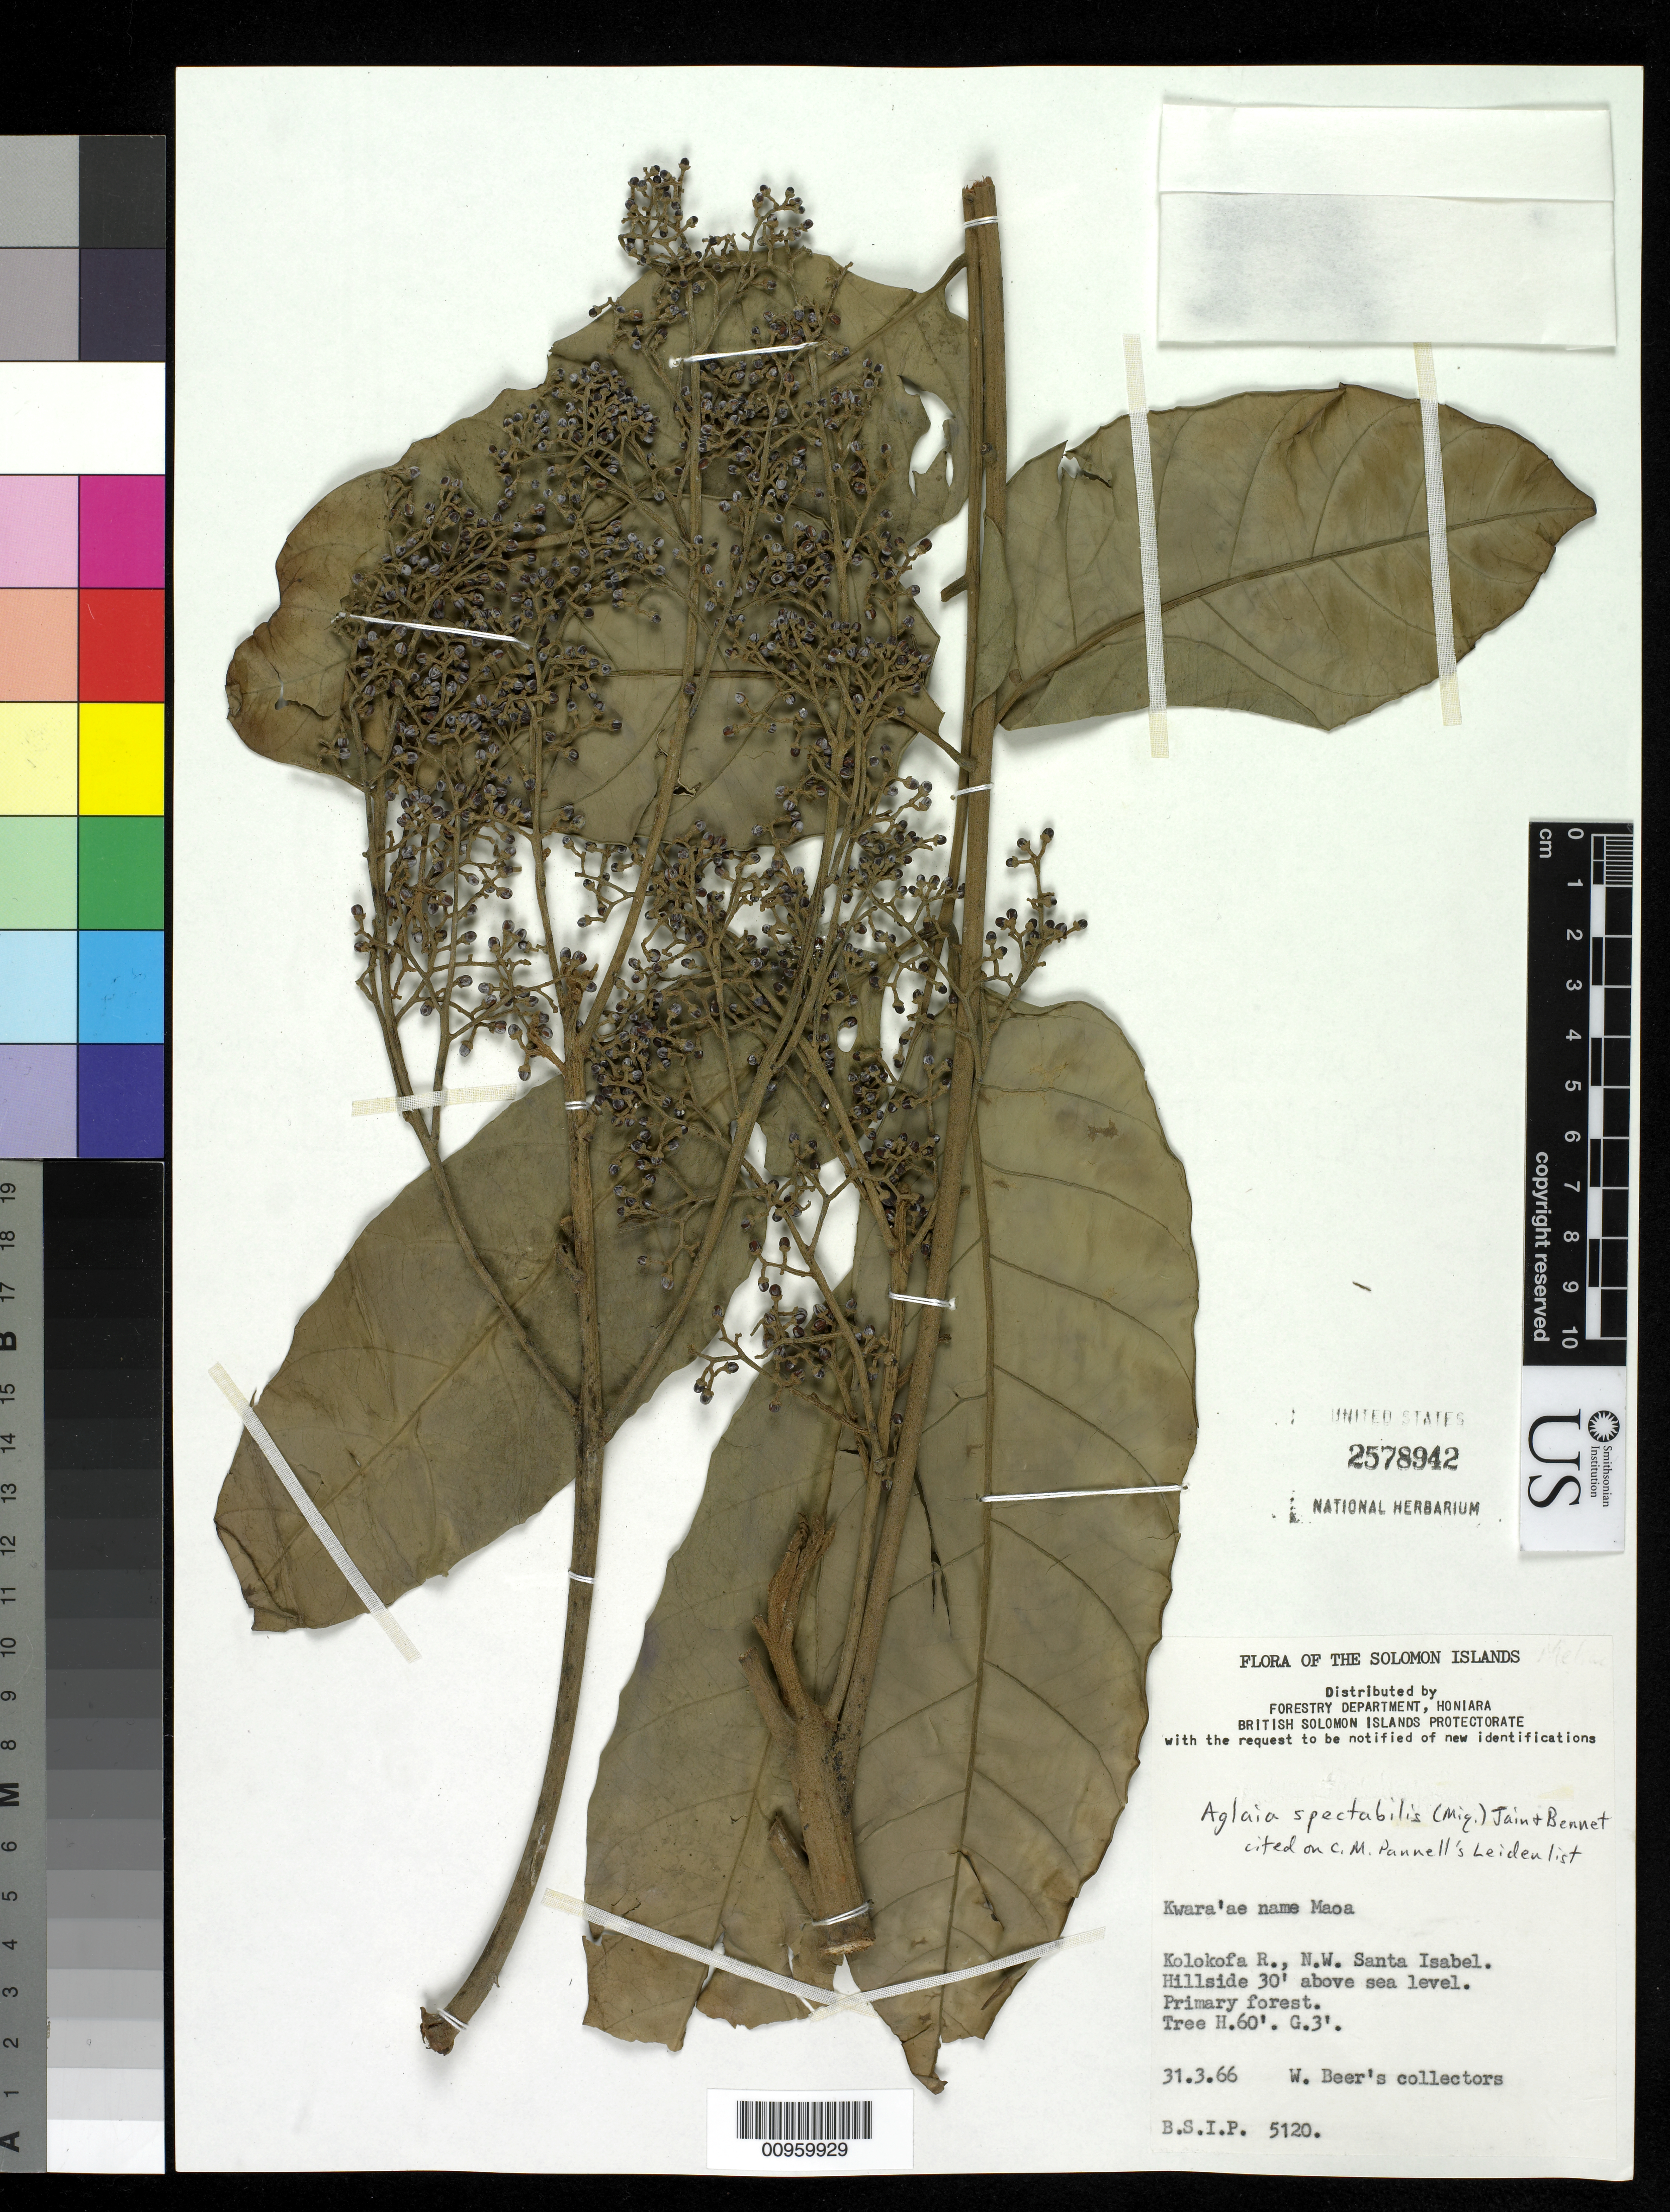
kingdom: Plantae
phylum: Tracheophyta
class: Magnoliopsida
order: Sapindales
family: Meliaceae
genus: Aglaia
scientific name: Aglaia spectabilis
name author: (Miq.) S.S. Jain & Bennet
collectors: W. Beer's Collectors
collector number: BSIP 5120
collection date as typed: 31 Mar 1966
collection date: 1966-03-31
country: Solomon Islands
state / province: Isabel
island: Santa Isabel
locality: N.W.Santa Isabel, Kolokofa R., hillkside, primary forest.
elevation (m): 9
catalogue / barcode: US 2578942